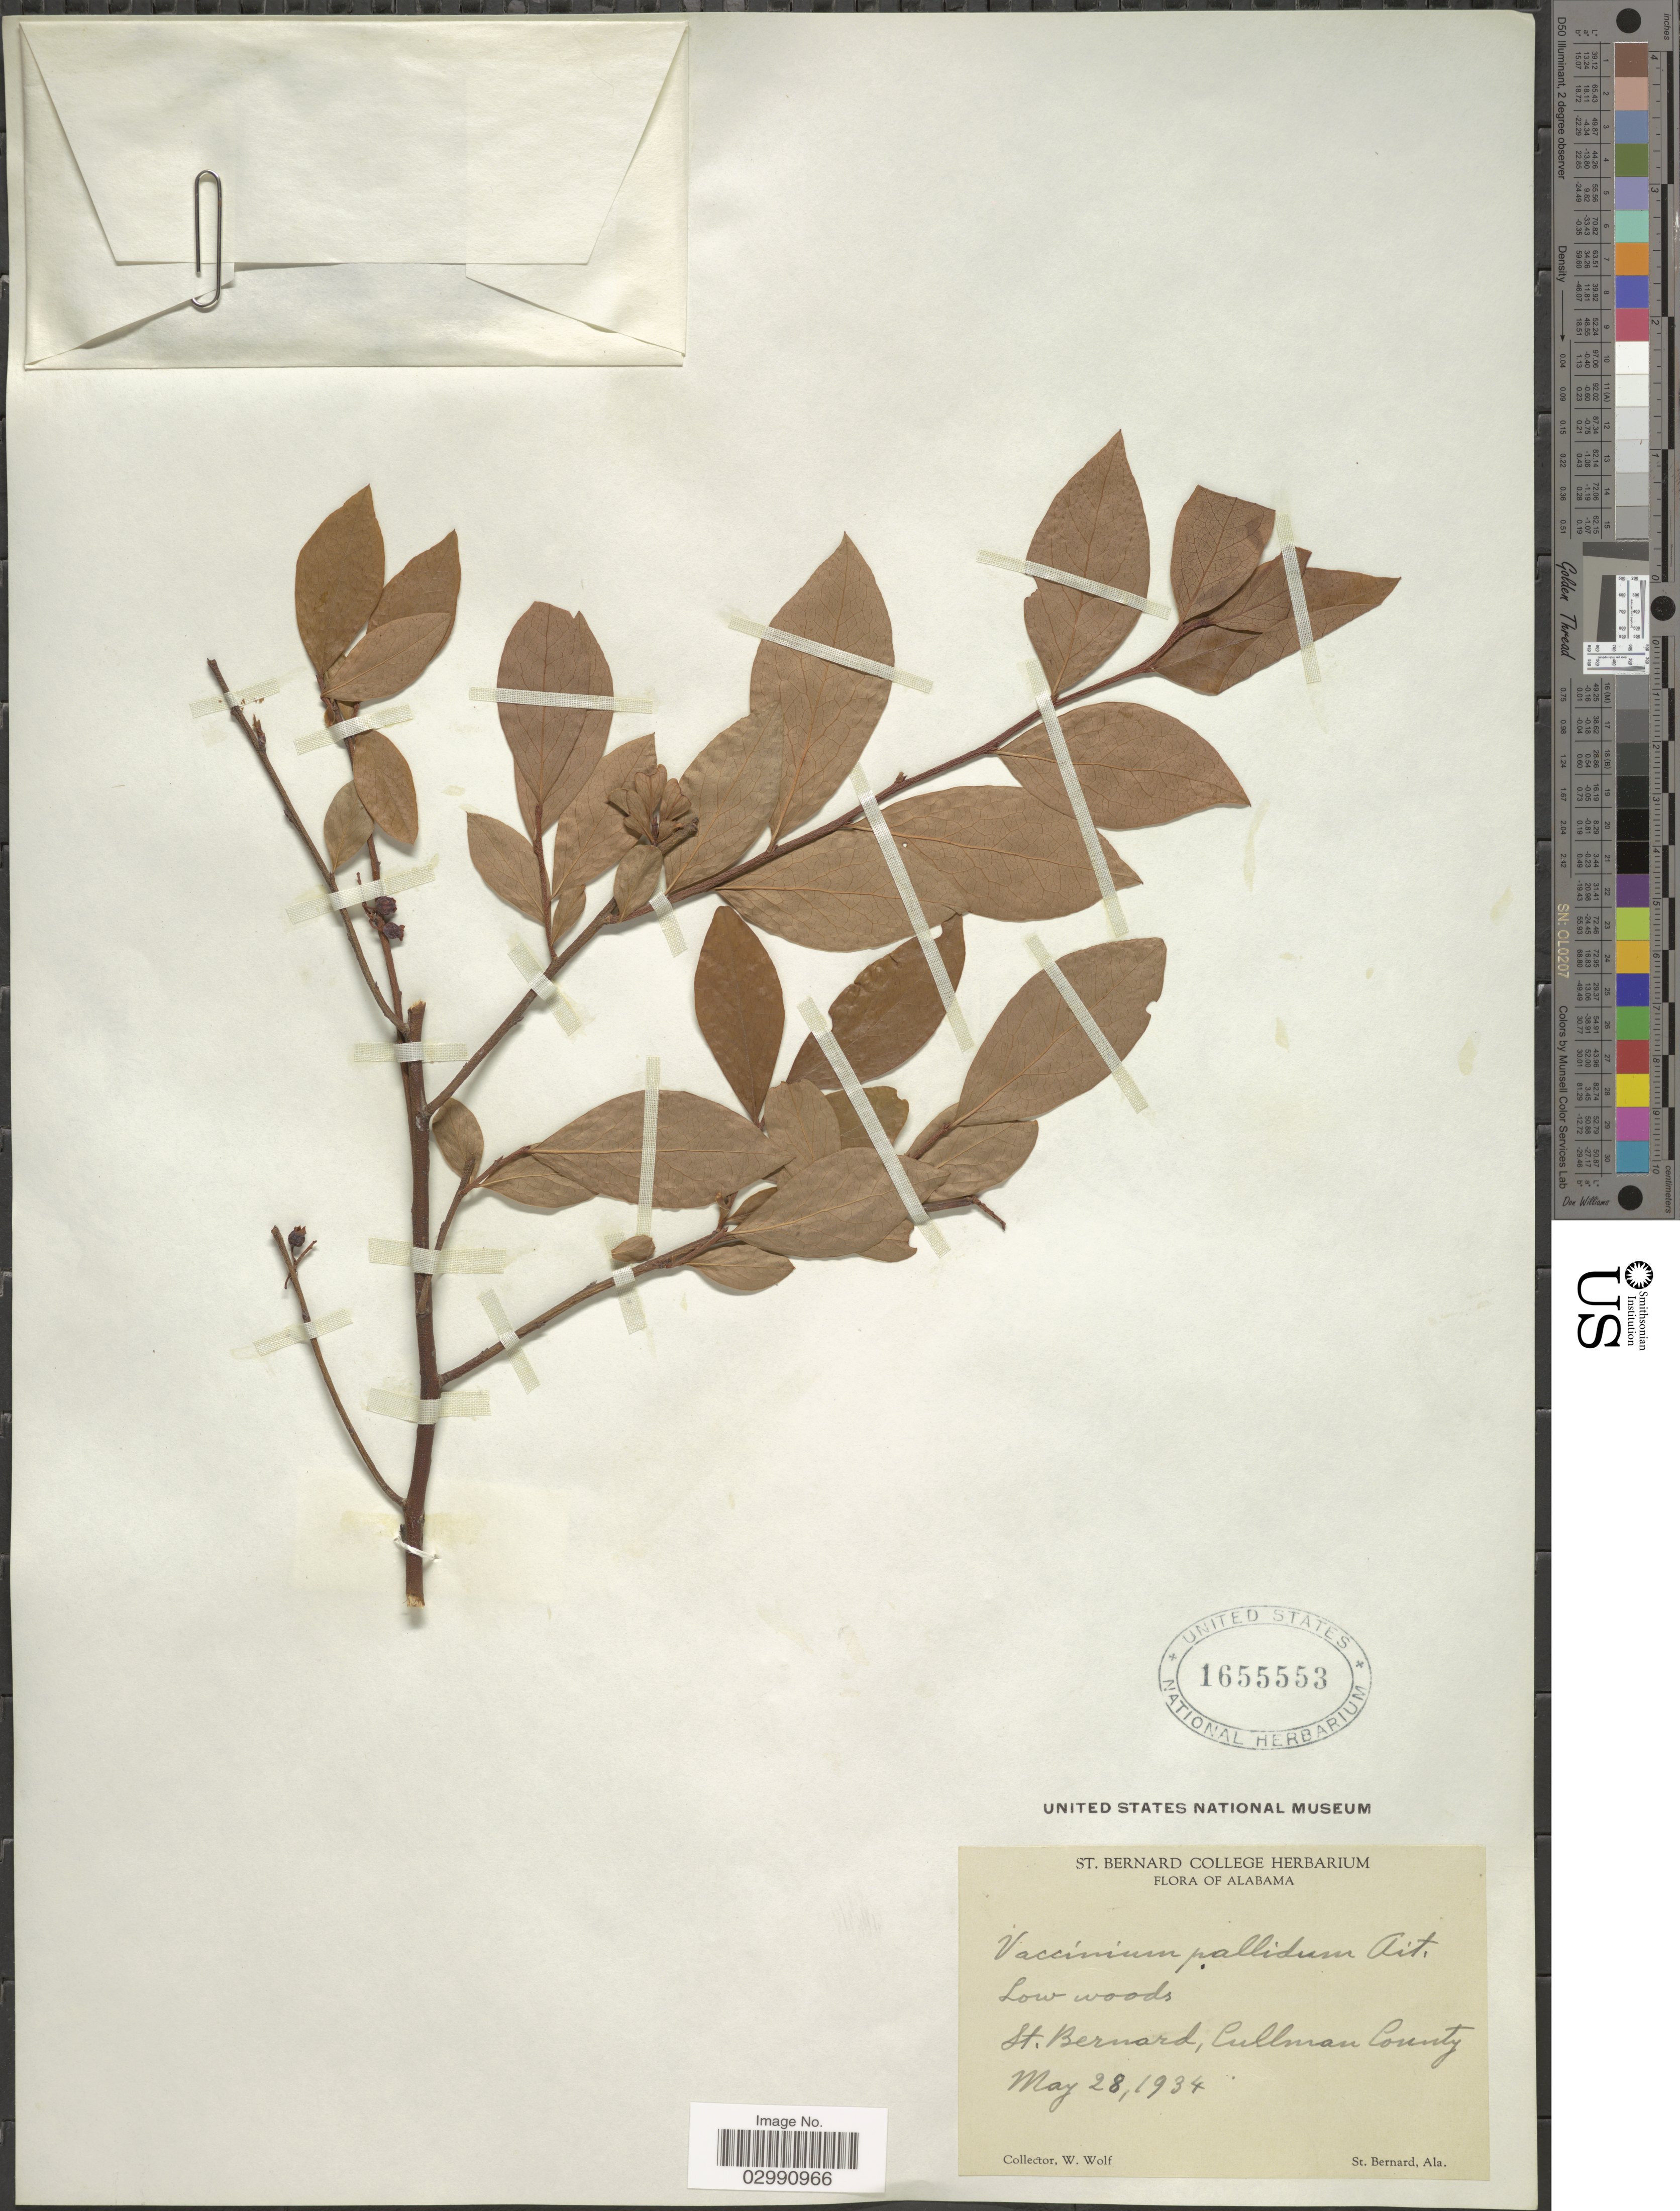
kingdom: Plantae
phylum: Tracheophyta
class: Magnoliopsida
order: Ericales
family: Ericaceae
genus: Vaccinium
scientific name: Vaccinium sp.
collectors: W. Wolf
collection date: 1934-05-28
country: United States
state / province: Alabama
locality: St. Bernard, Cullman County.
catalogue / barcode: US 1655553